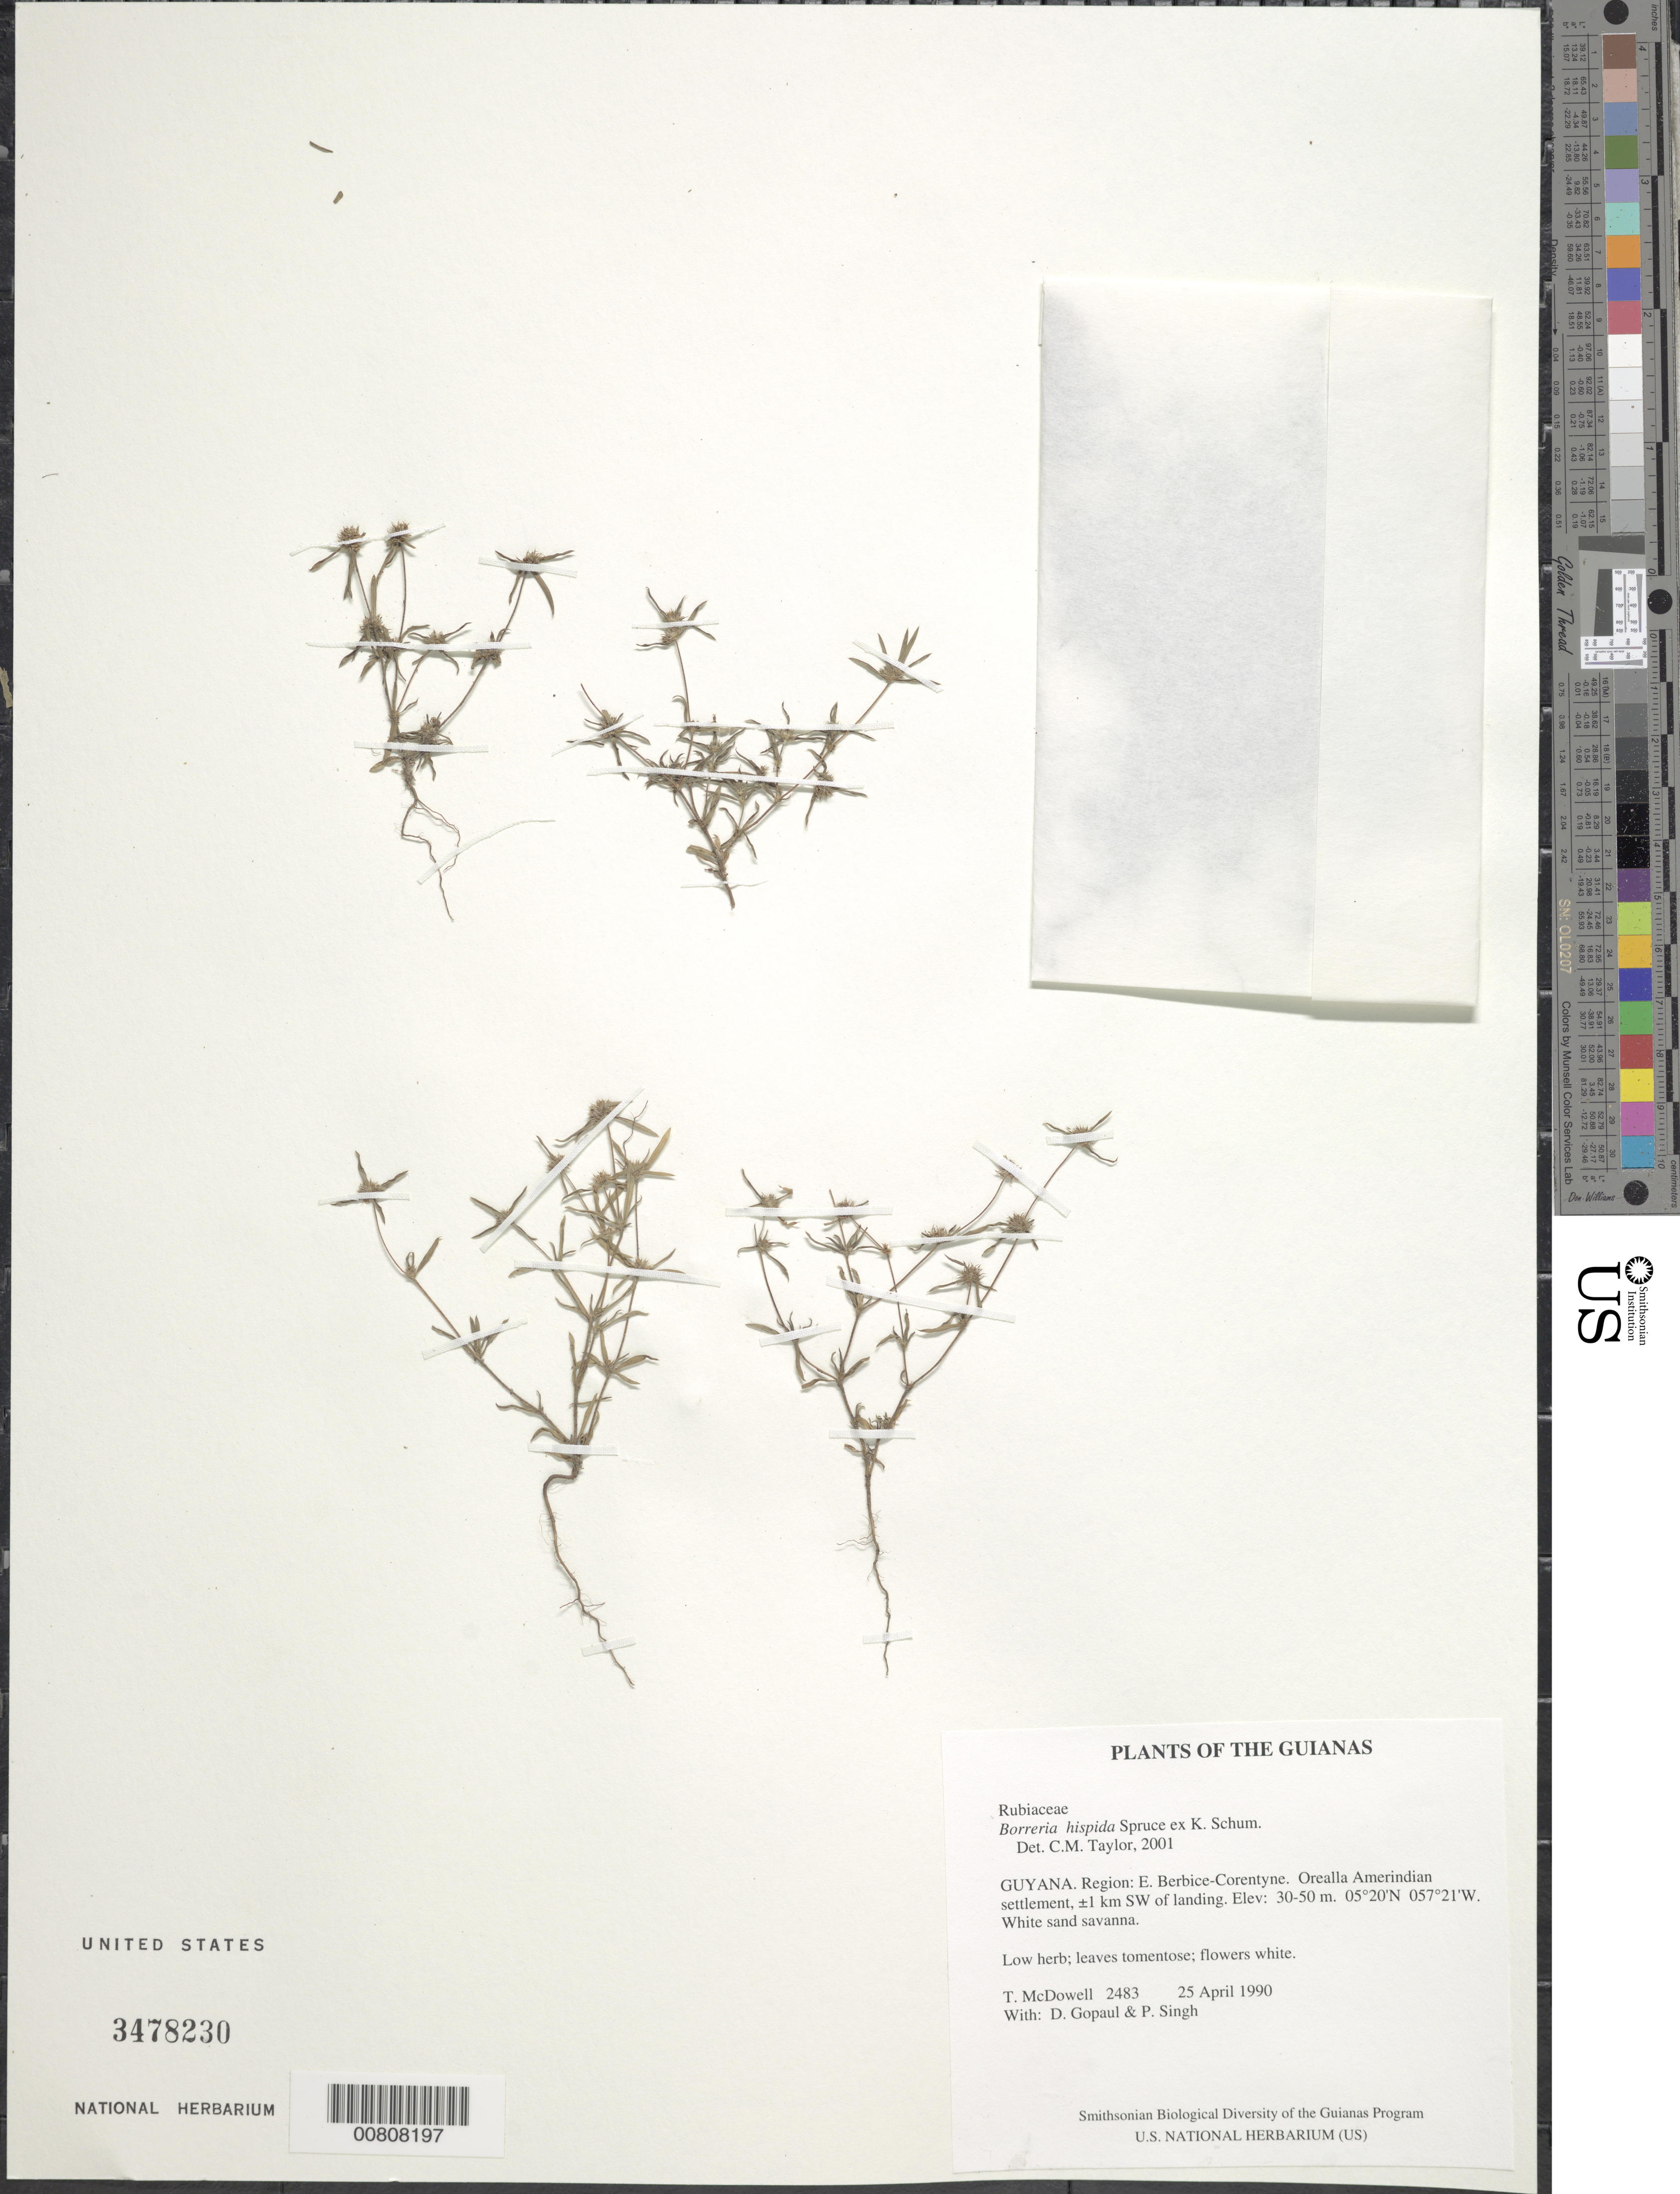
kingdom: Plantae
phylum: Tracheophyta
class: Magnoliopsida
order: Gentianales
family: Rubiaceae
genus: Borreria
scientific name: Borreria hispida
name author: Spruce ex K. Schum.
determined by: Taylor, Charlotte M.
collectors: T. McDowell, D. Gopaul & P. Singh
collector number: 2483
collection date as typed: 25 April 1990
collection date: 1990-04-25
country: Guyana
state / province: E. Berbice-Corentyne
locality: Orealla Amerindian settlement, ±1 km SW of landing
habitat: White sand savanna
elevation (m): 30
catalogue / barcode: US 3478230